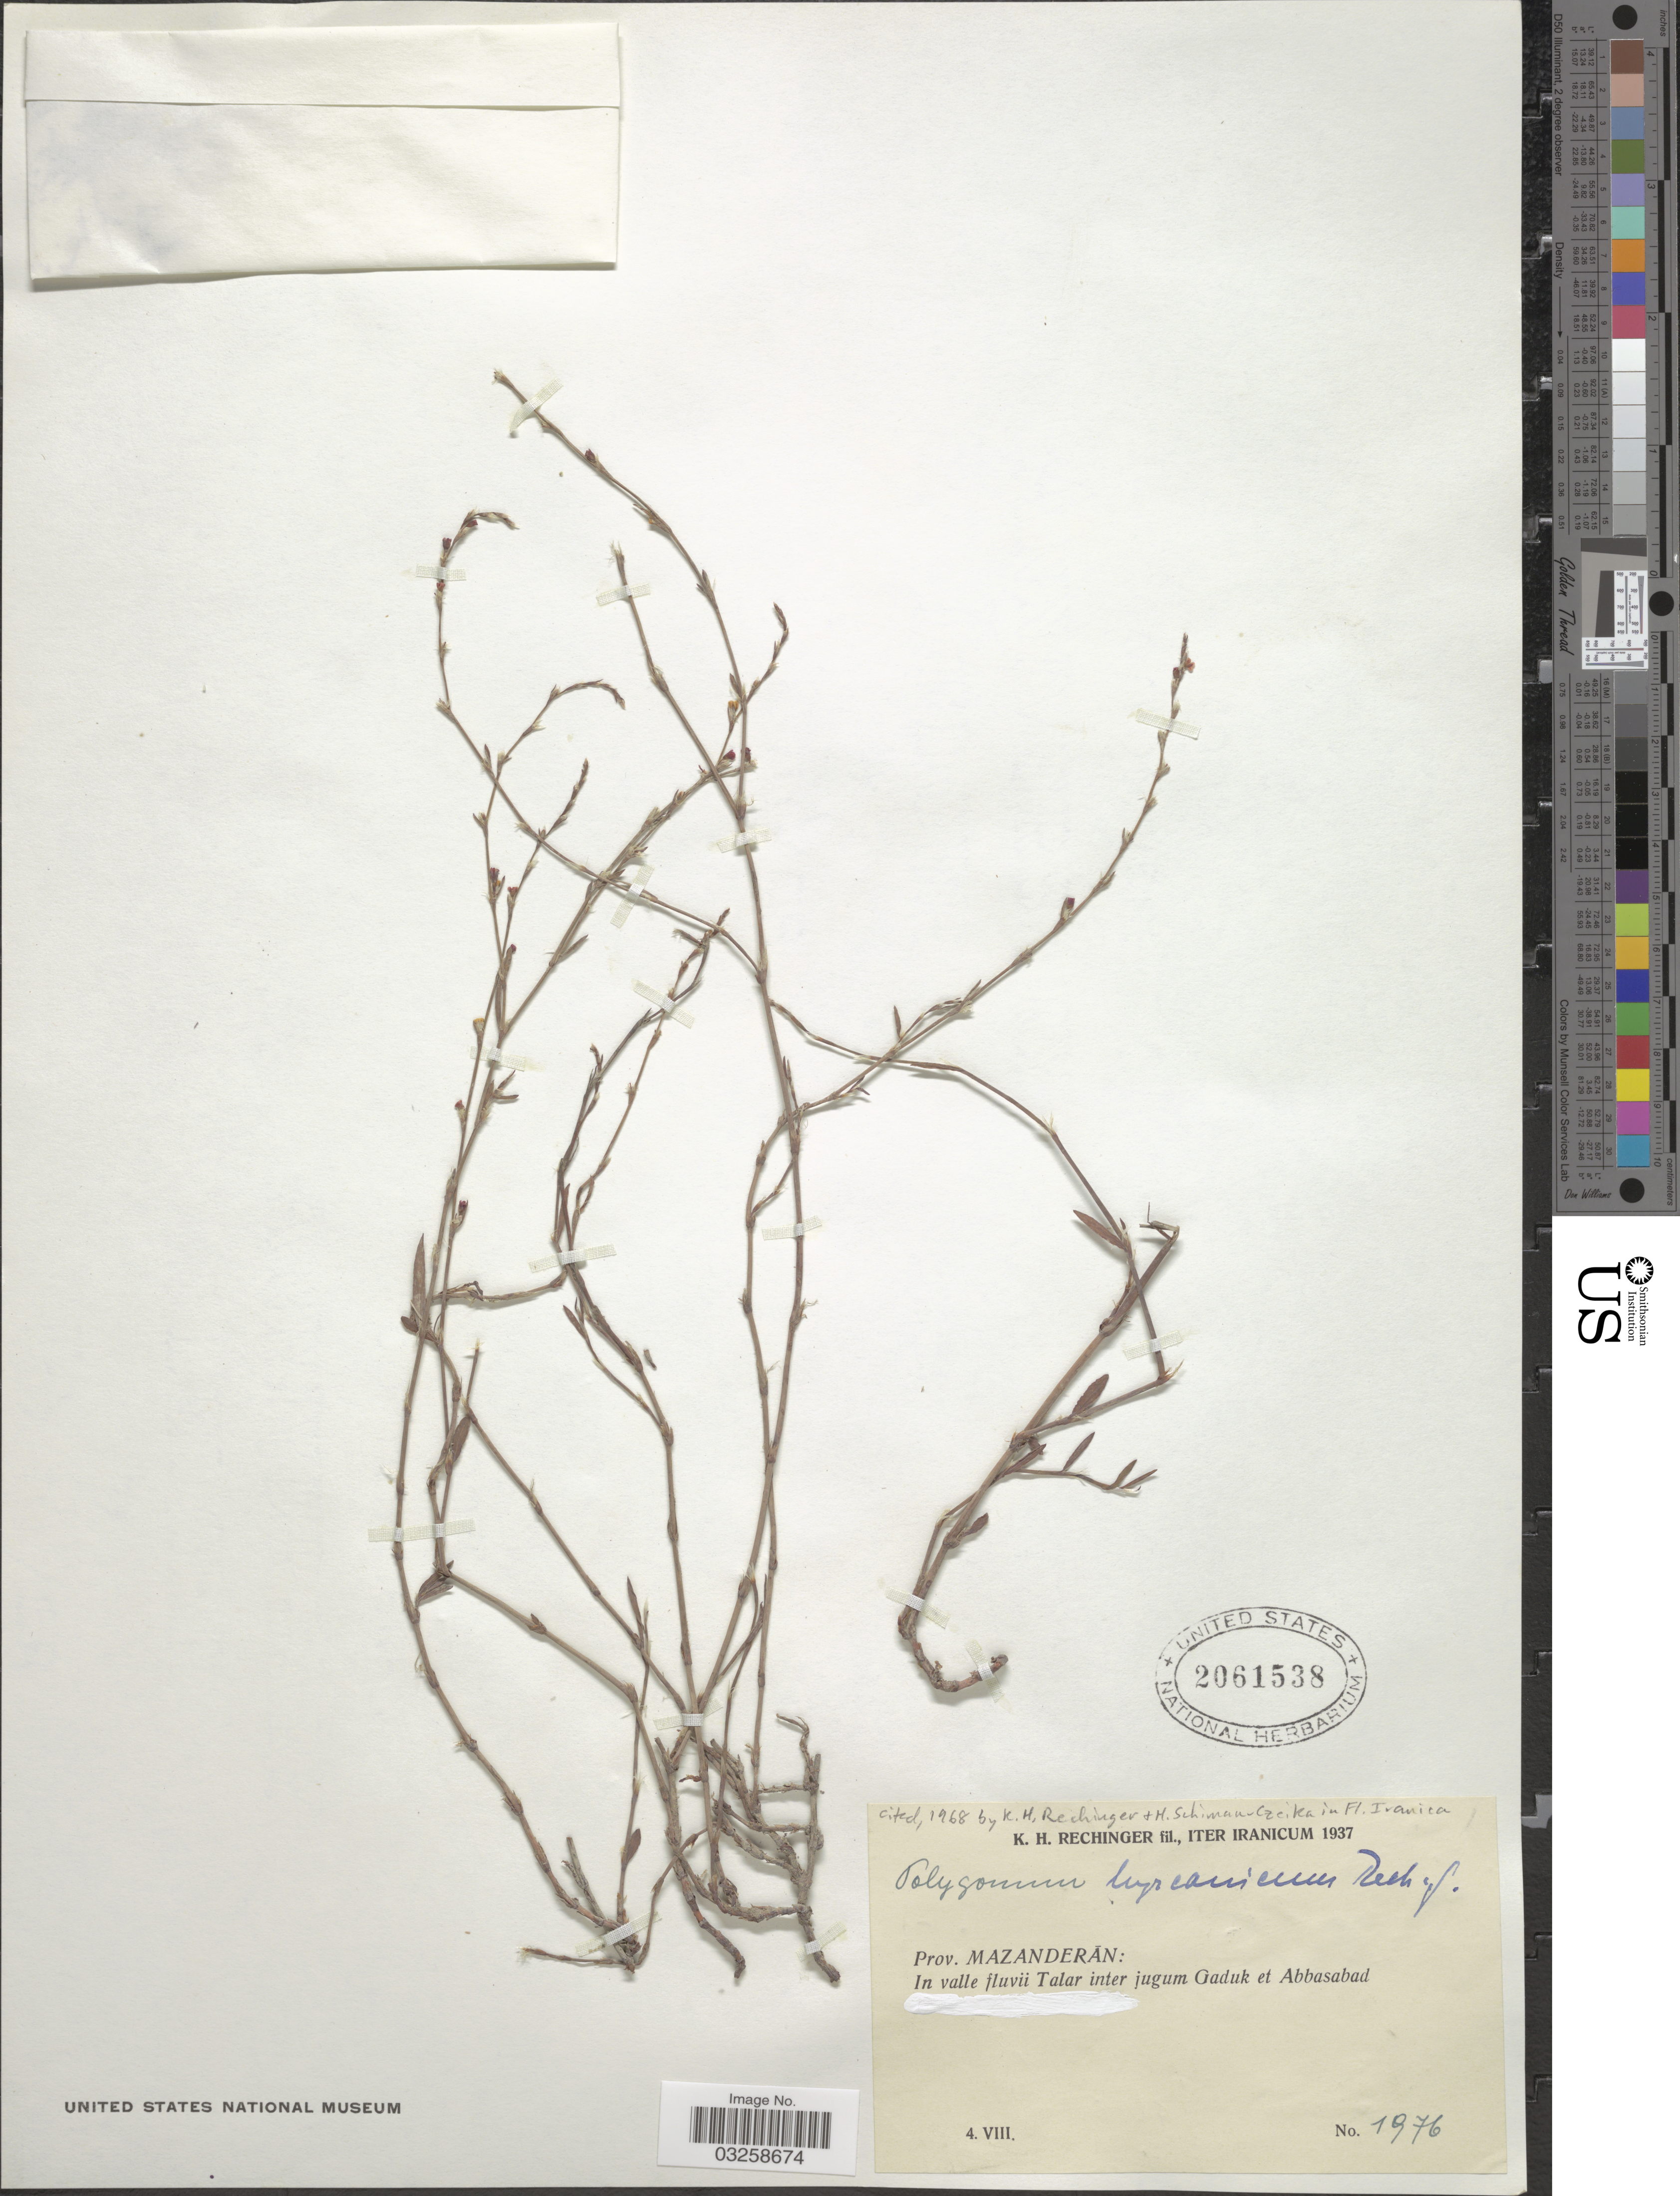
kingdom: Plantae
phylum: Tracheophyta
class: Magnoliopsida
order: Caryophyllales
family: Polygonaceae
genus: Polygonum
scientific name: Polygonum hyrcanicum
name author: Rech. f.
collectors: K. H. Rechinger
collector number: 1976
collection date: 1937-08-04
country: Iran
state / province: Mazandaran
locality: In valle fluvii Talar inter jugum Gaduk et Abbasabad.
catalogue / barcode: US 2061538